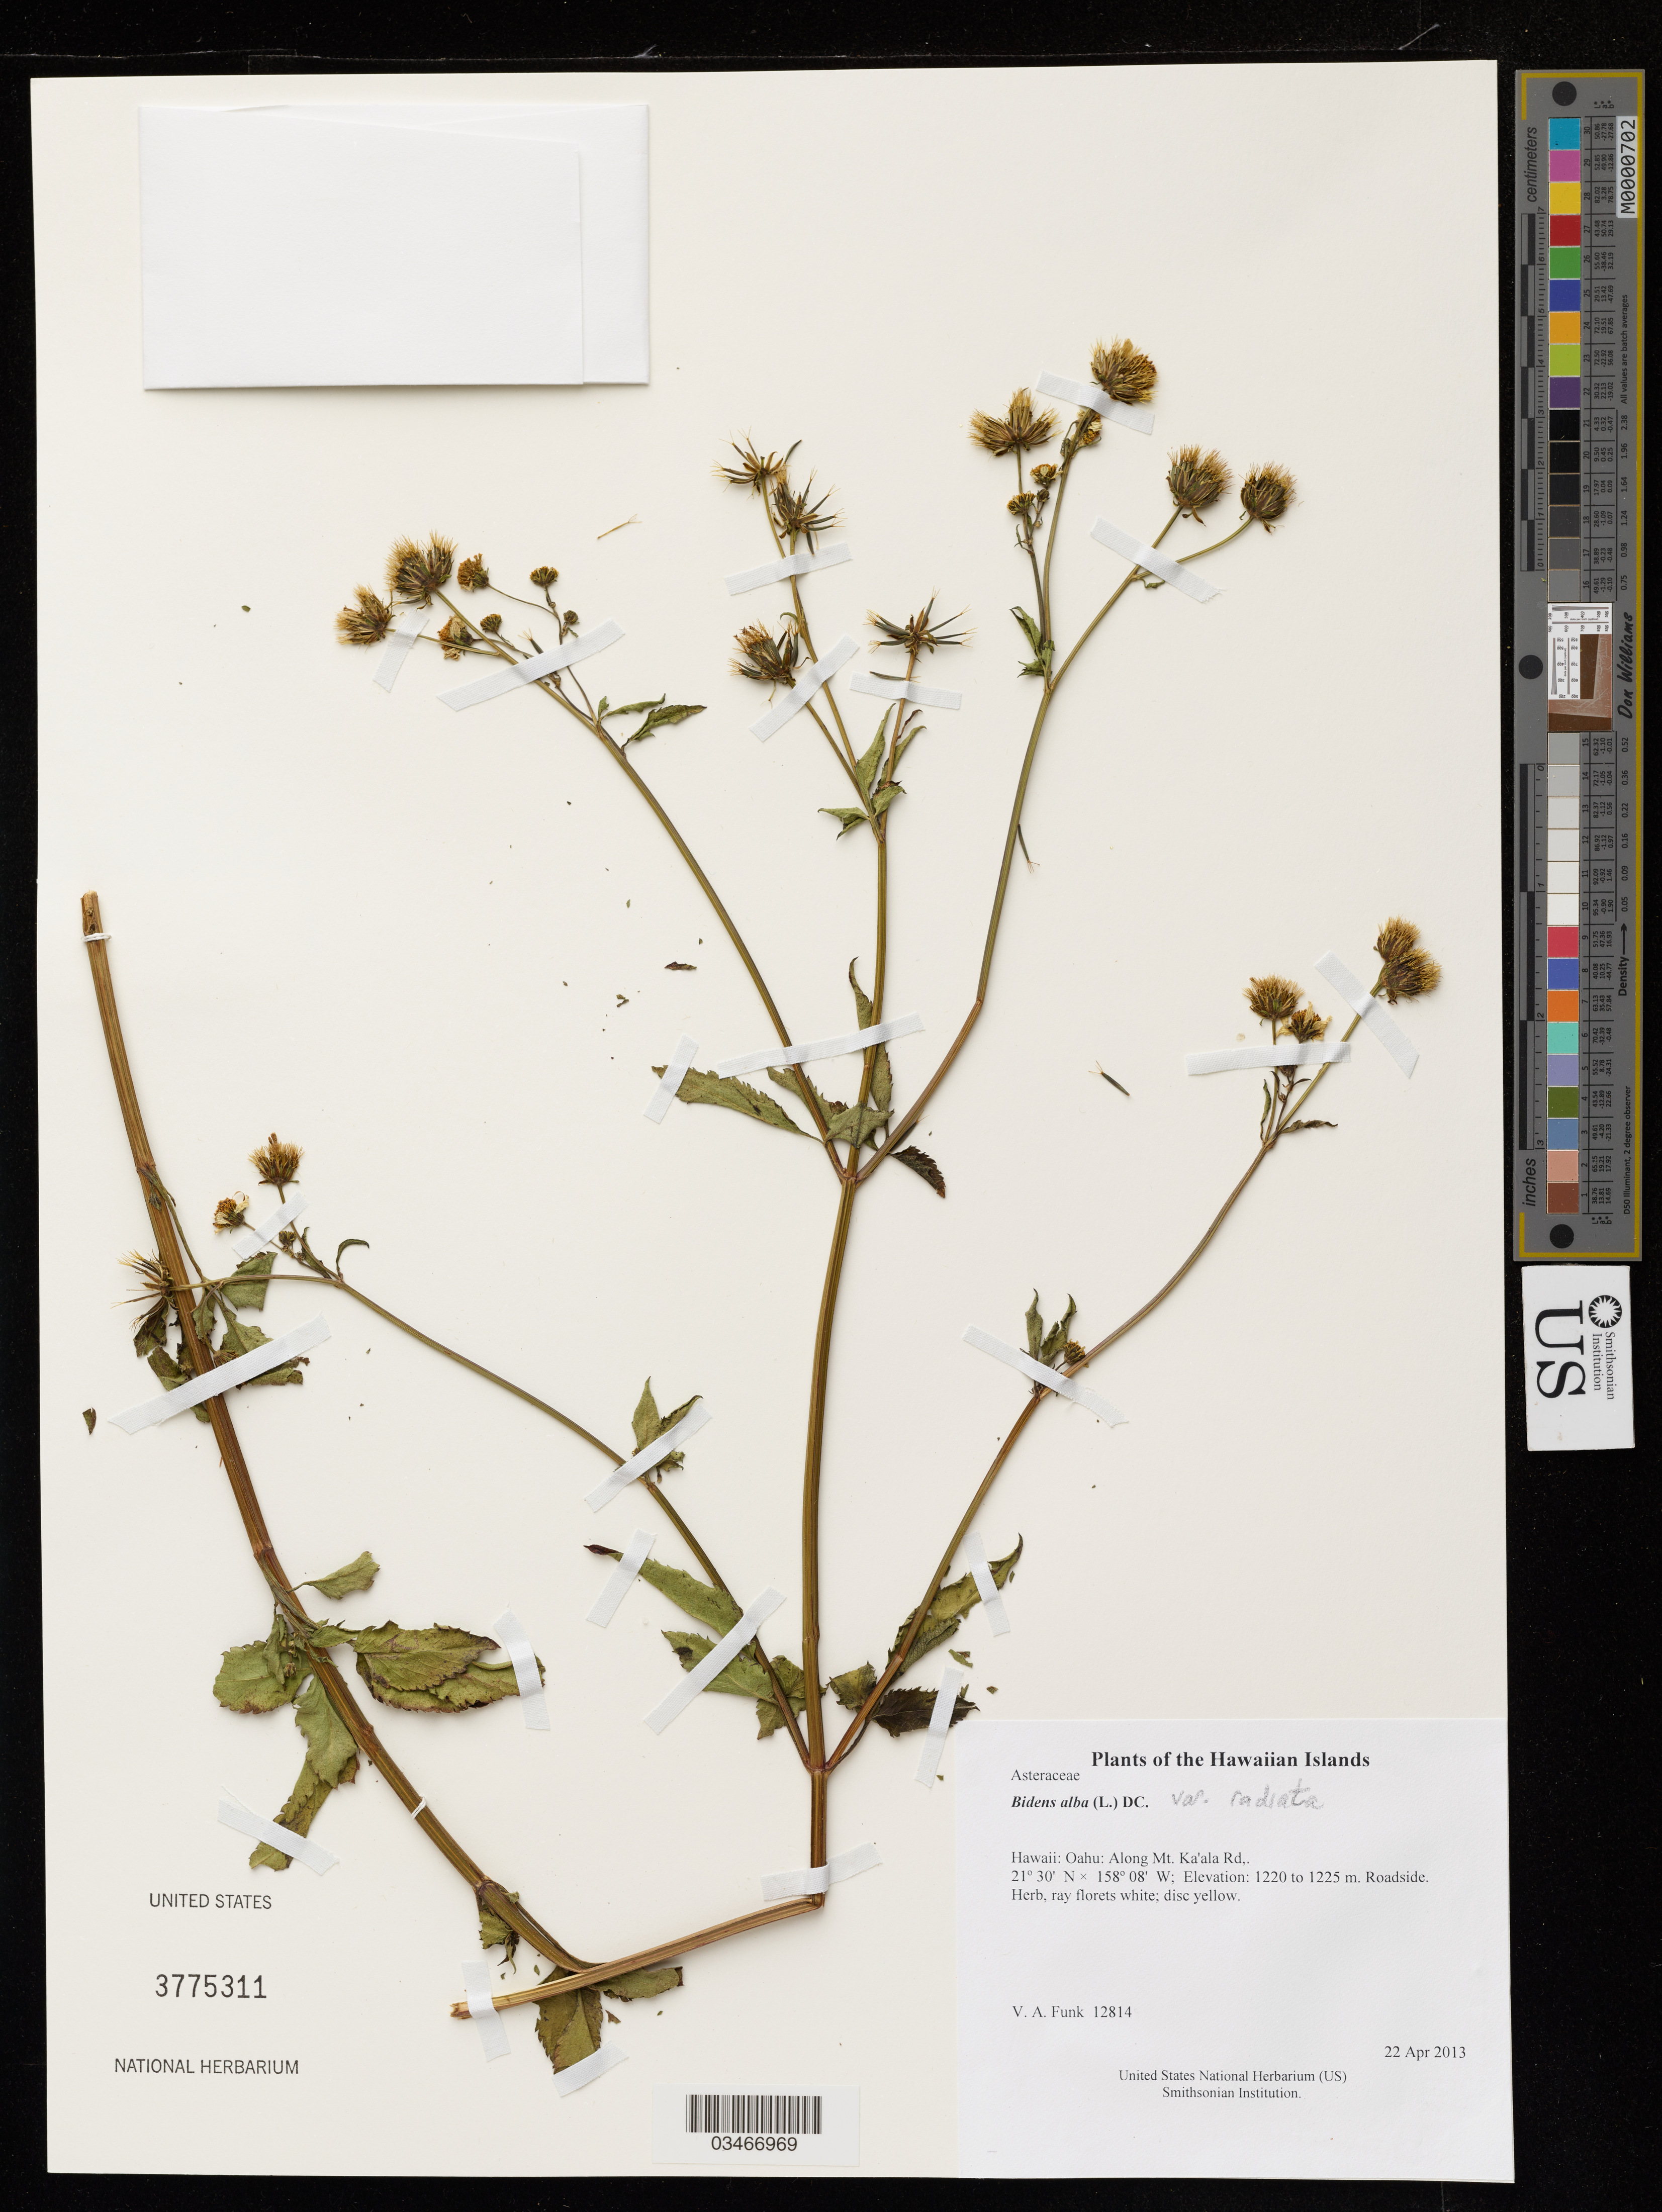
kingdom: Plantae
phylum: Tracheophyta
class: Magnoliopsida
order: Asterales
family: Asteraceae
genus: Bidens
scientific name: Bidens alba var. radiata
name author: (Sch. Bip.) R.E. Ballard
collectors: V. Funk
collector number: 12814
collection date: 2013-04-22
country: United States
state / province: Hawaii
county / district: Honolulu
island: Oahu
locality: Waialua, Along Mt. Ka'ala Rd,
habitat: Roadside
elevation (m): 1220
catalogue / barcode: US 3775311